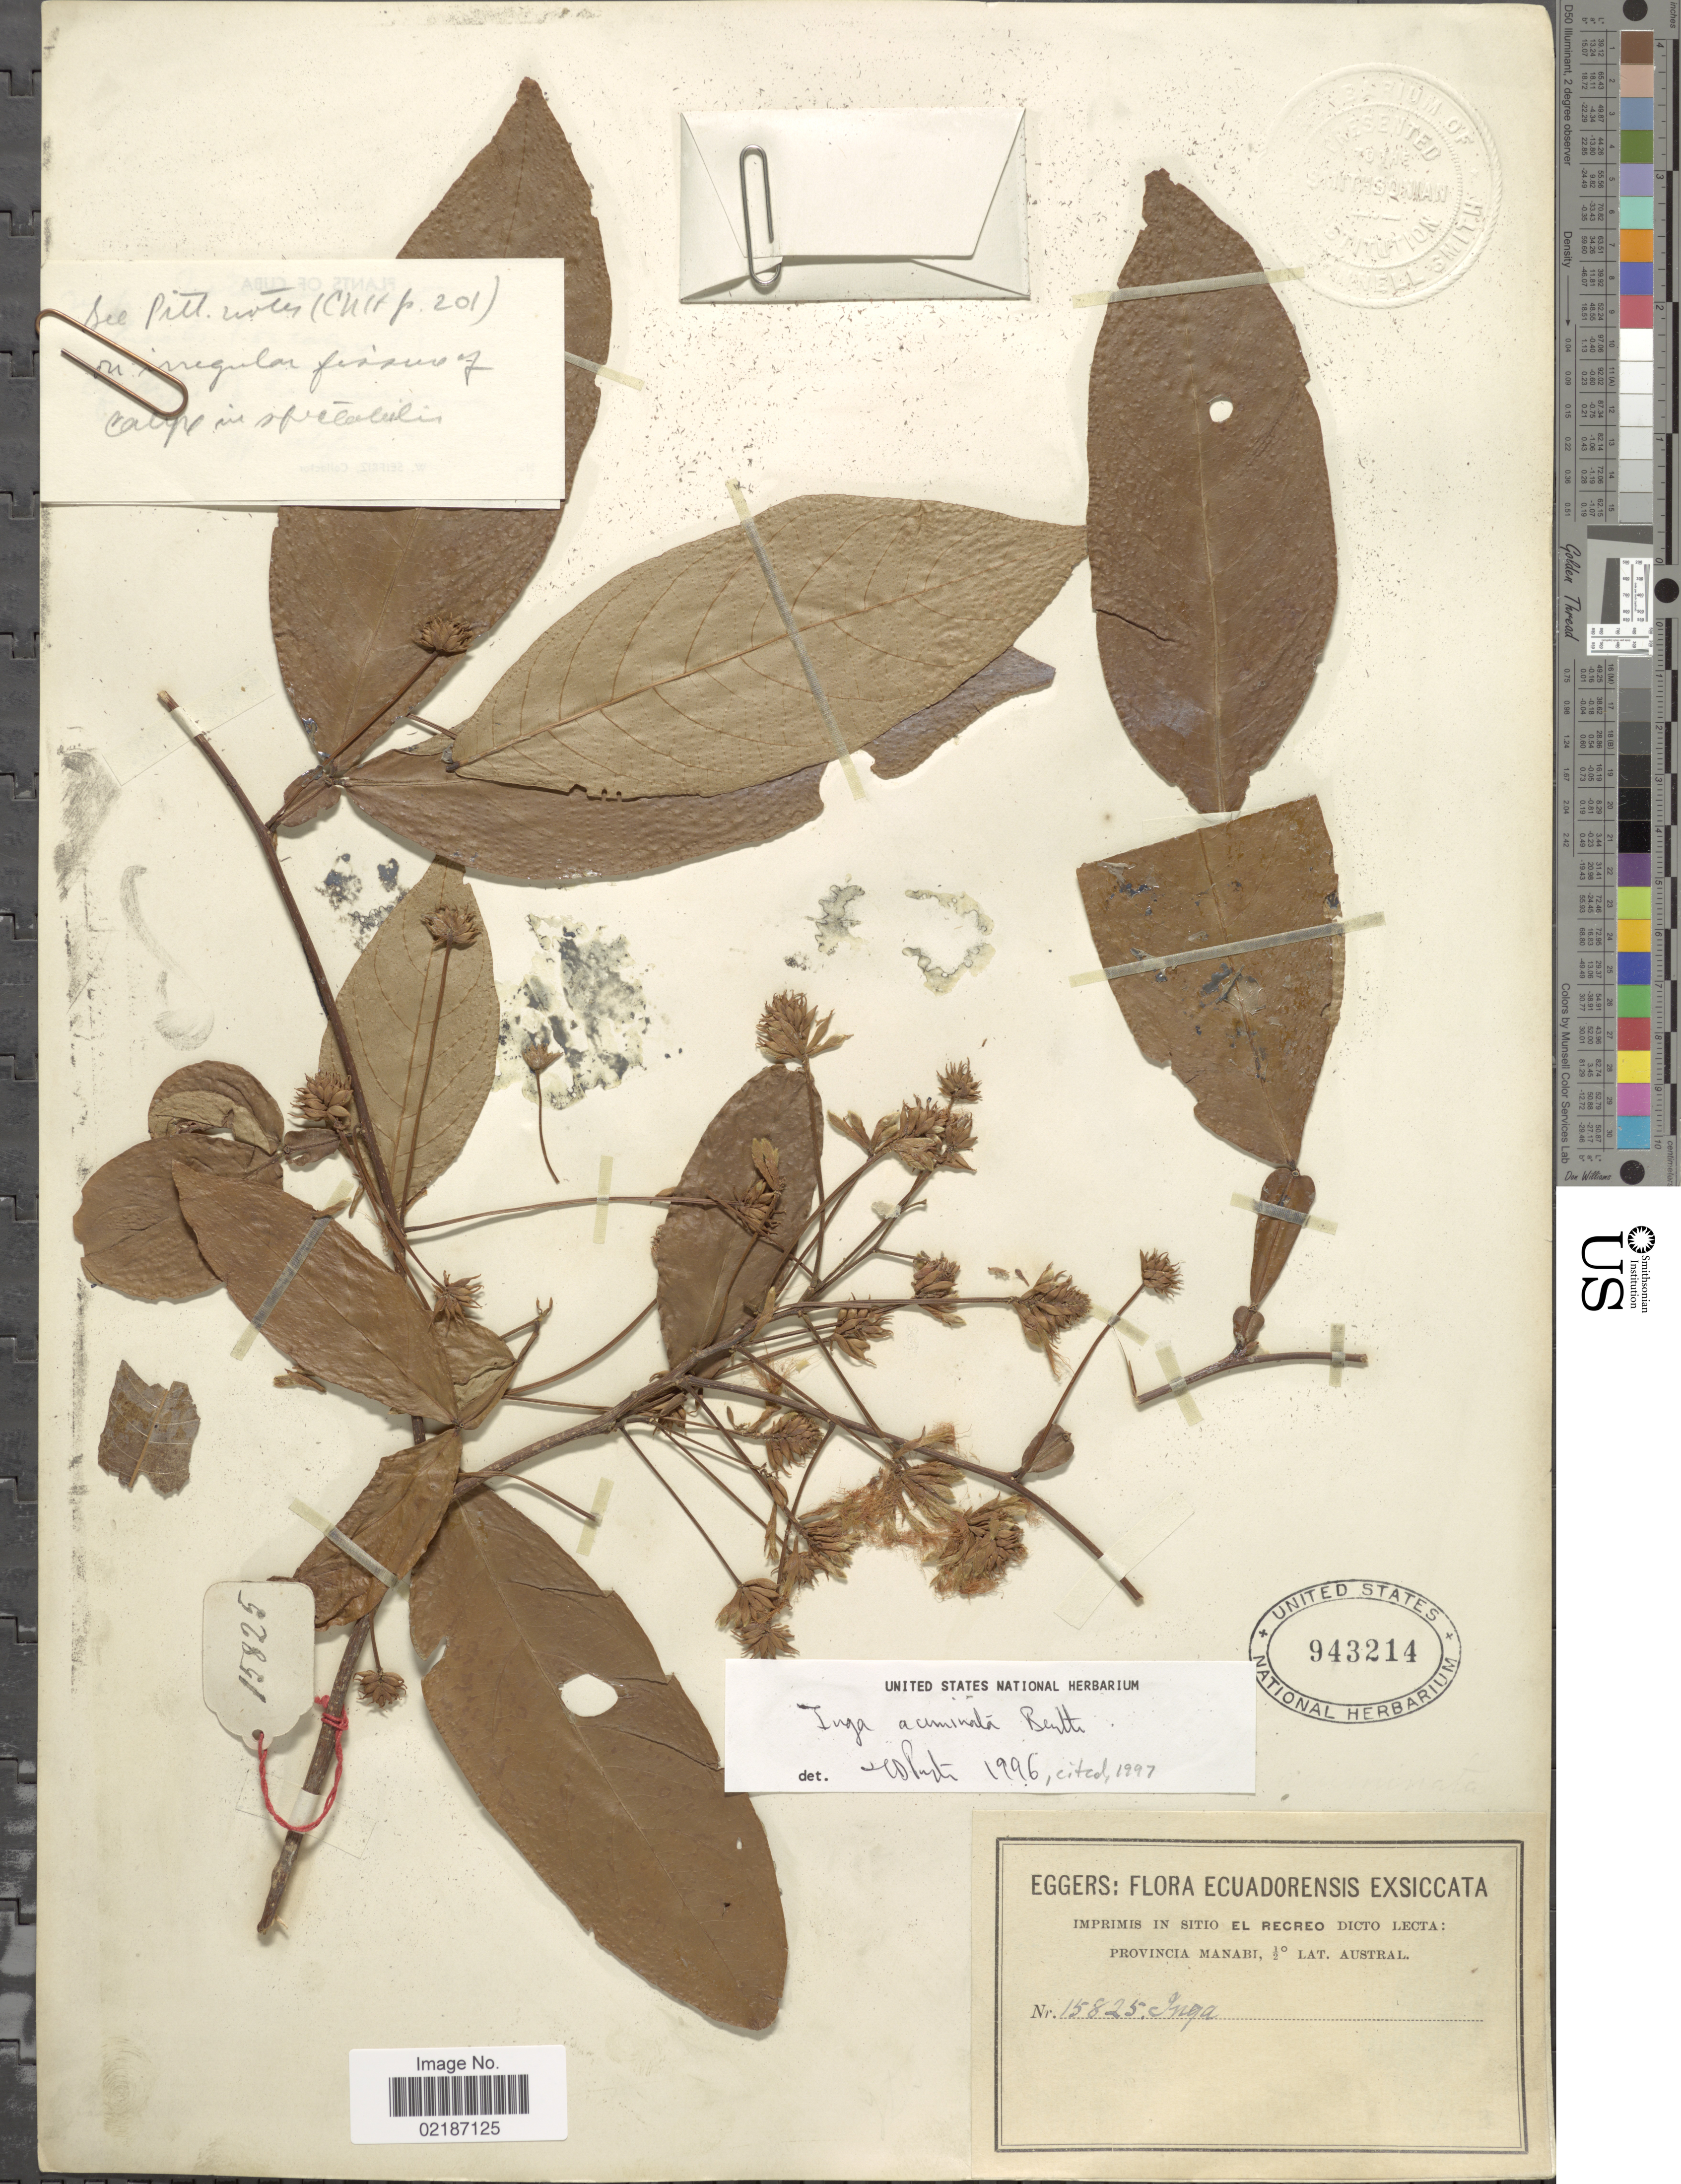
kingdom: Plantae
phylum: Tracheophyta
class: Magnoliopsida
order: Fabales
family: Fabaceae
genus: Inga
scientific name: Inga acuminata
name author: Benth.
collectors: -. Eggers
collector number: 15825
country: Ecuador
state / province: Manabí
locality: Imprimis in Sitio El Recreo Dicto Lecta, Austral.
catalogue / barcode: US 943214